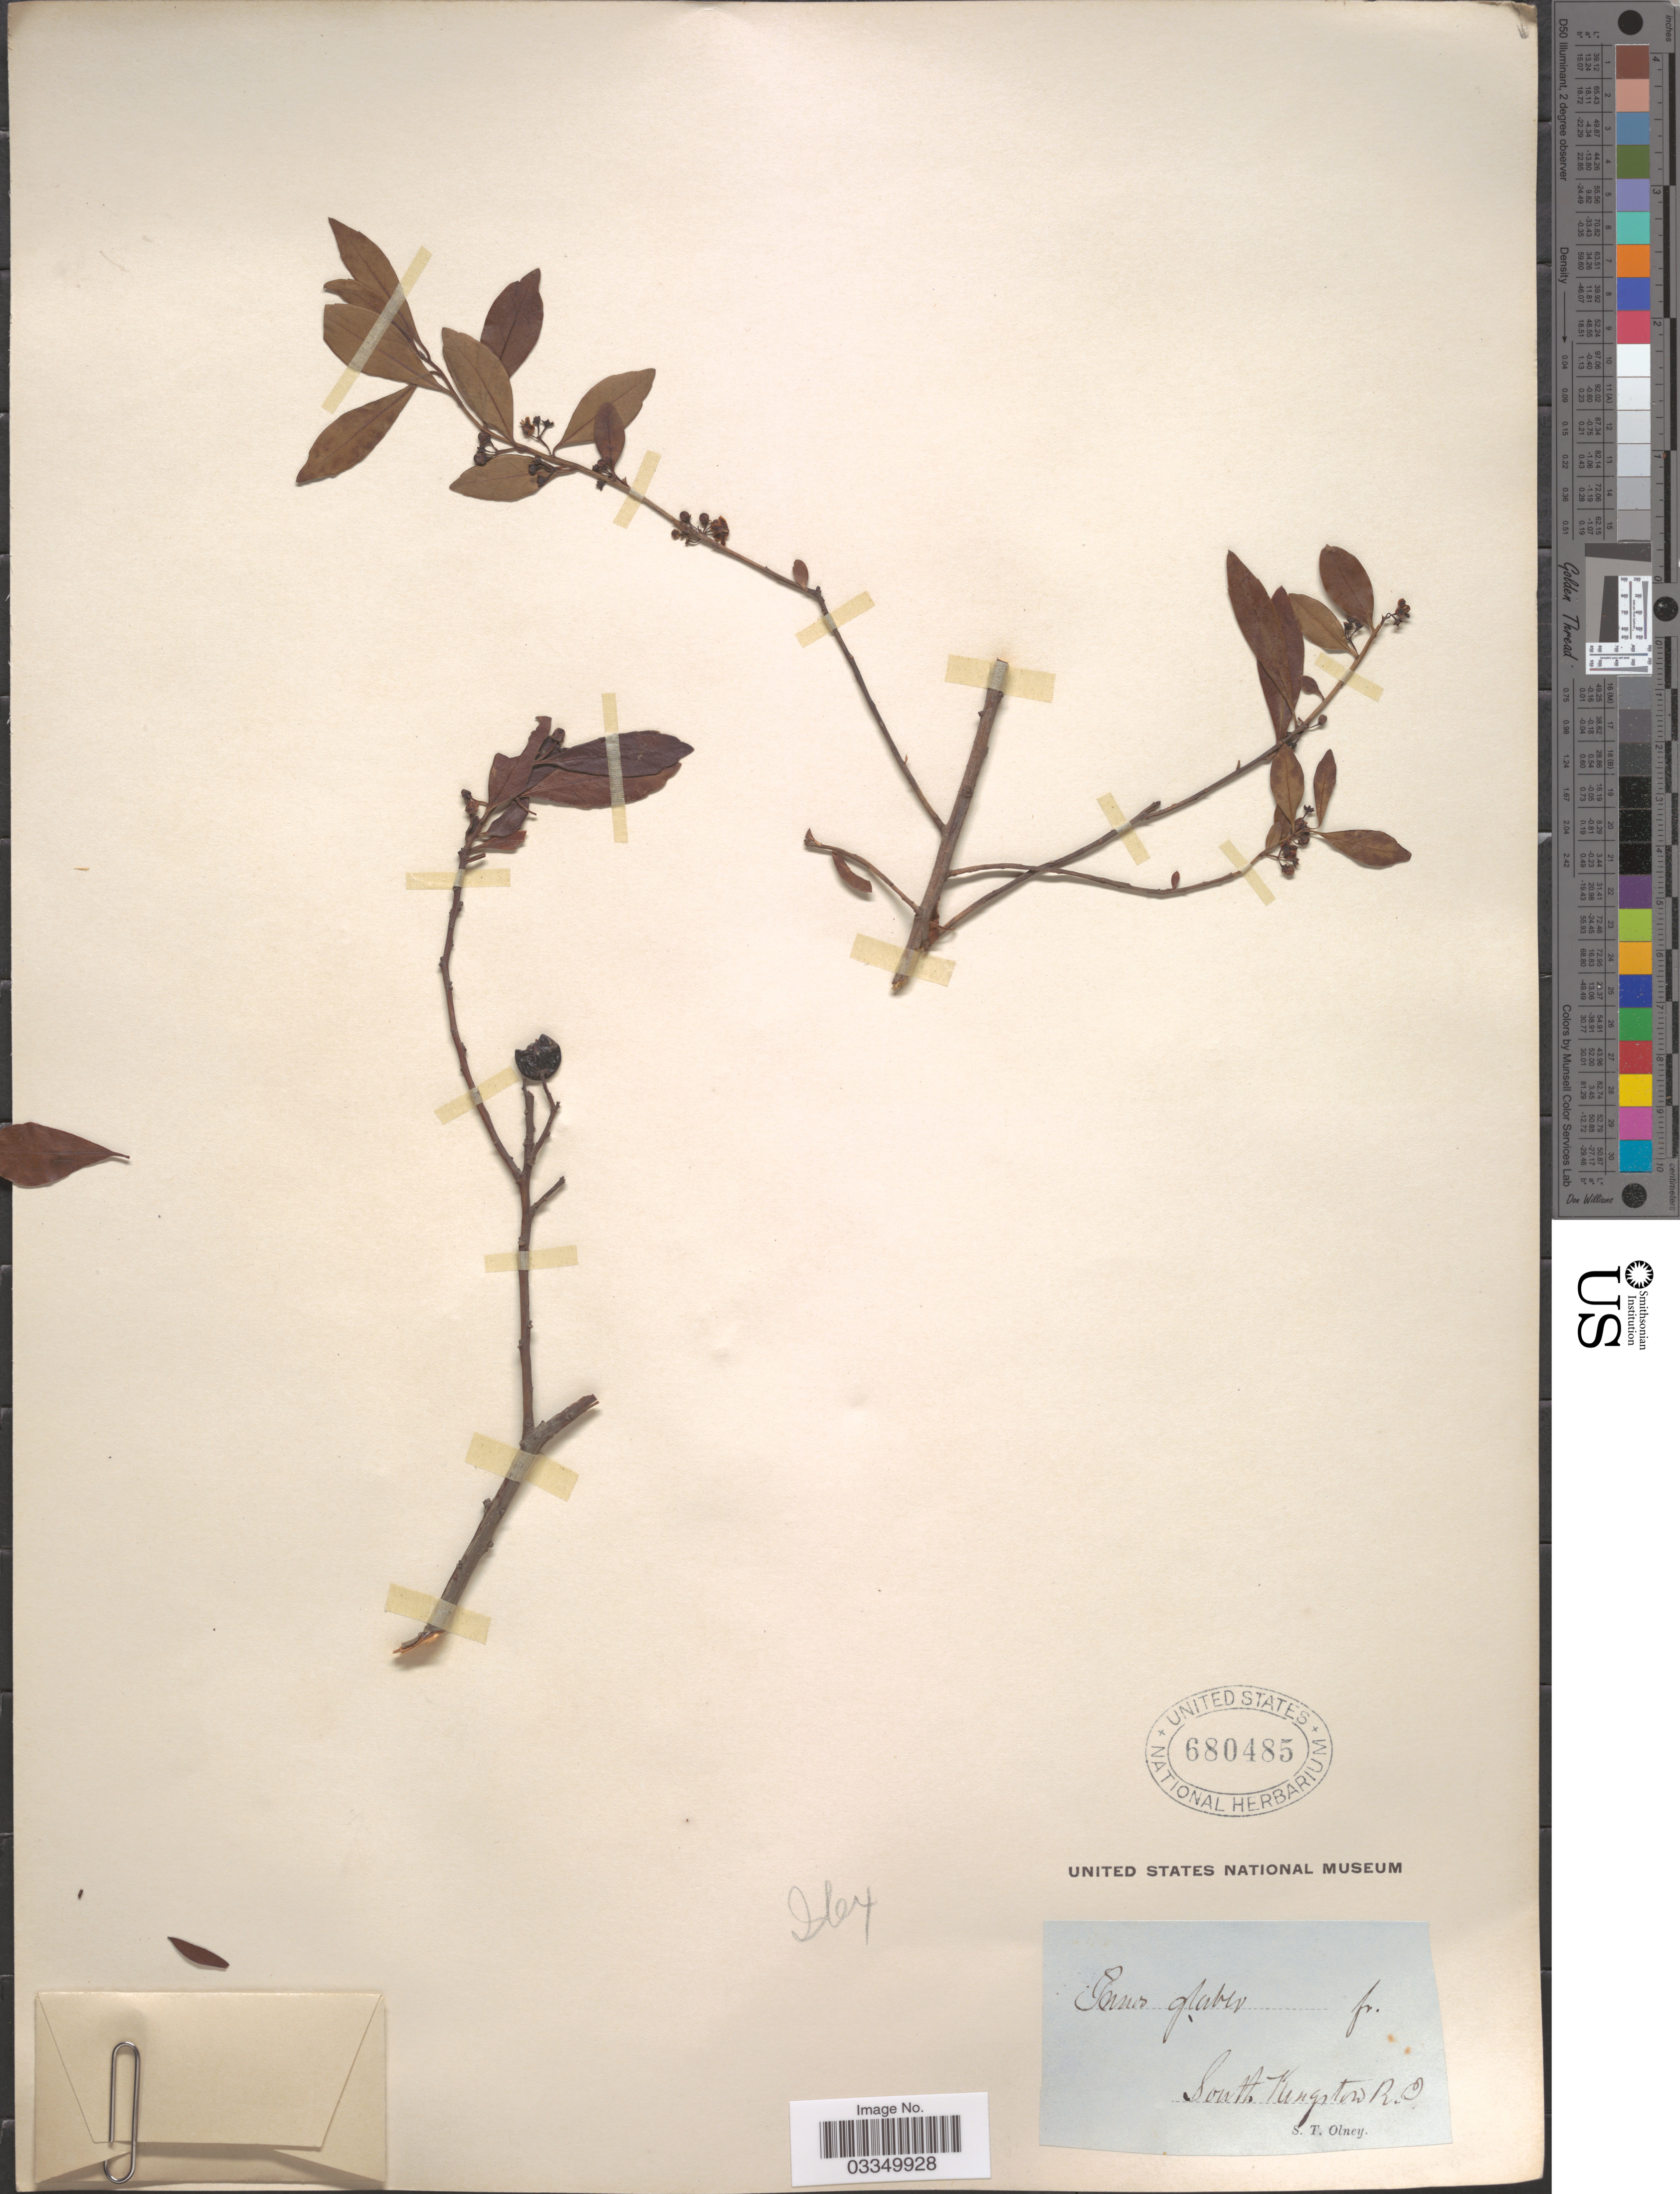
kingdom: Plantae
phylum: Tracheophyta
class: Magnoliopsida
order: Aquifoliales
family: Aquifoliaceae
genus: Ilex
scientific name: Ilex glabra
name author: (L.) A. Gray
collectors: S. Olney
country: United States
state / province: Rhode Island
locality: South Kington.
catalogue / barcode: US 680485